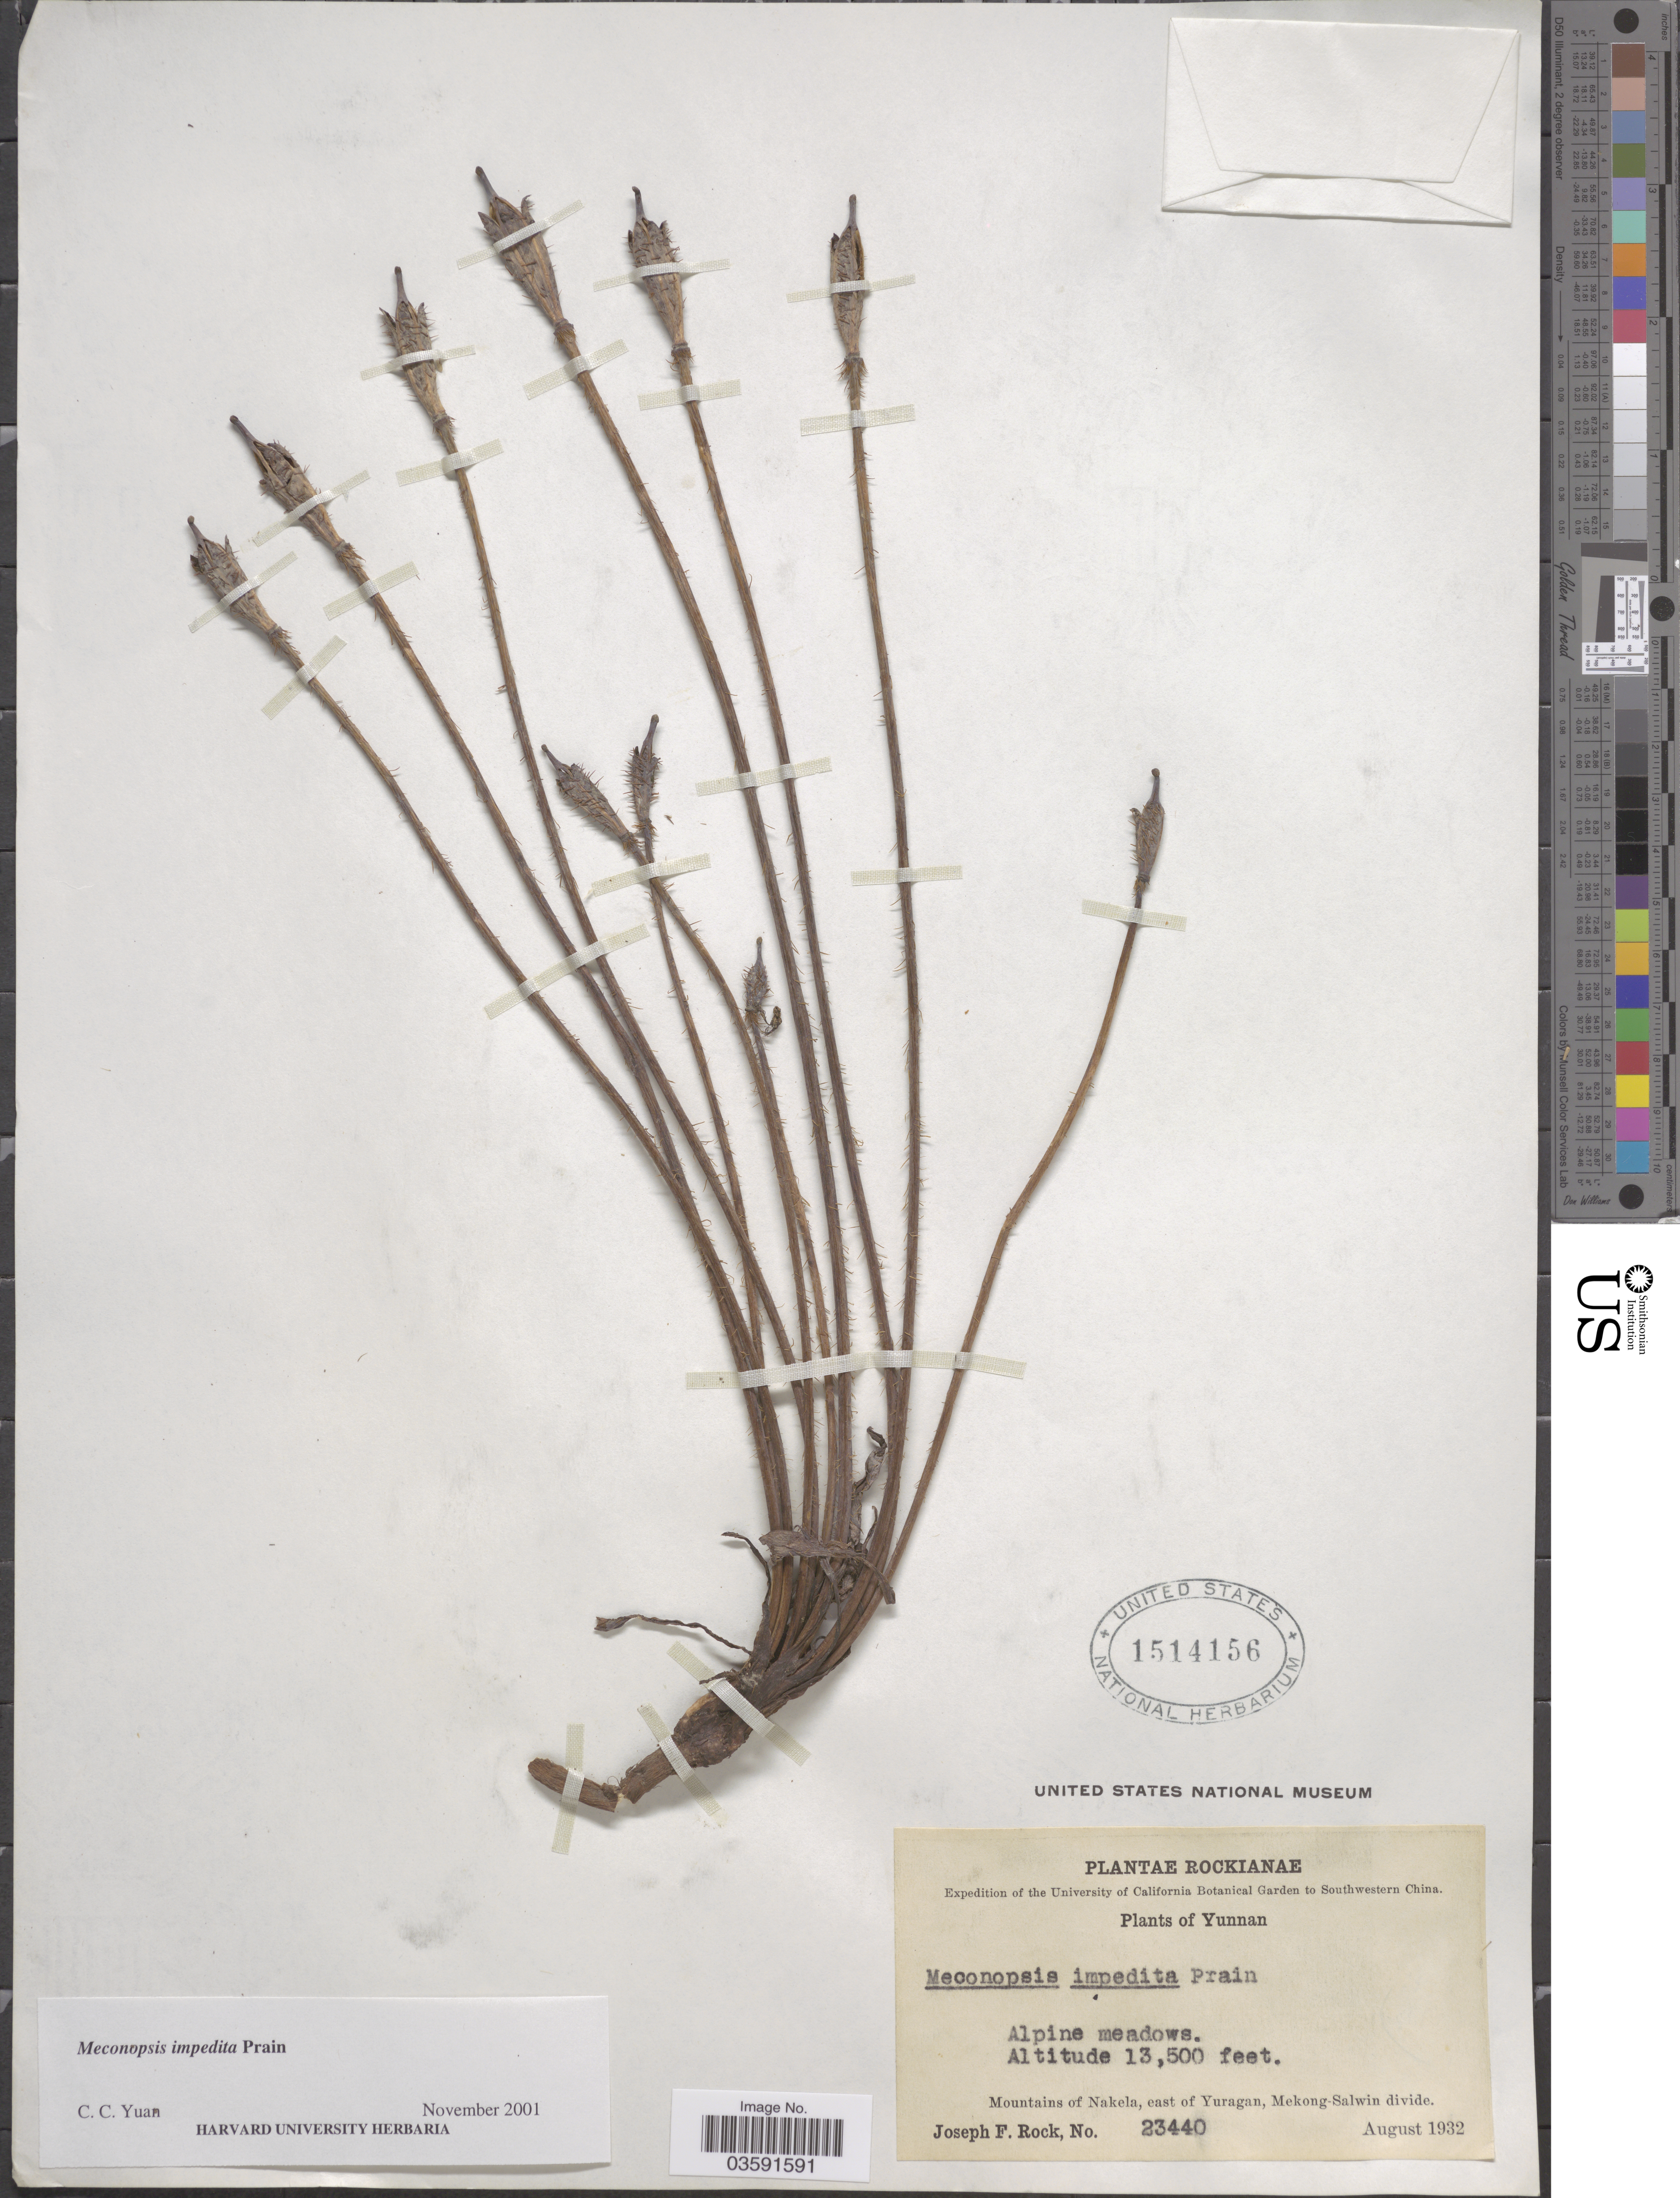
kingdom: Plantae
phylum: Tracheophyta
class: Magnoliopsida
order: Ranunculales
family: Papaveraceae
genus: Meconopsis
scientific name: Meconopsis impedita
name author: Prain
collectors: J. F. Rock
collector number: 23440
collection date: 1932-08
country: China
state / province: Yunnan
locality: Southwestern China. Mountains of Nakela, east of Yuragan, Mekong-Salwin divide.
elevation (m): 4115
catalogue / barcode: US 1514156